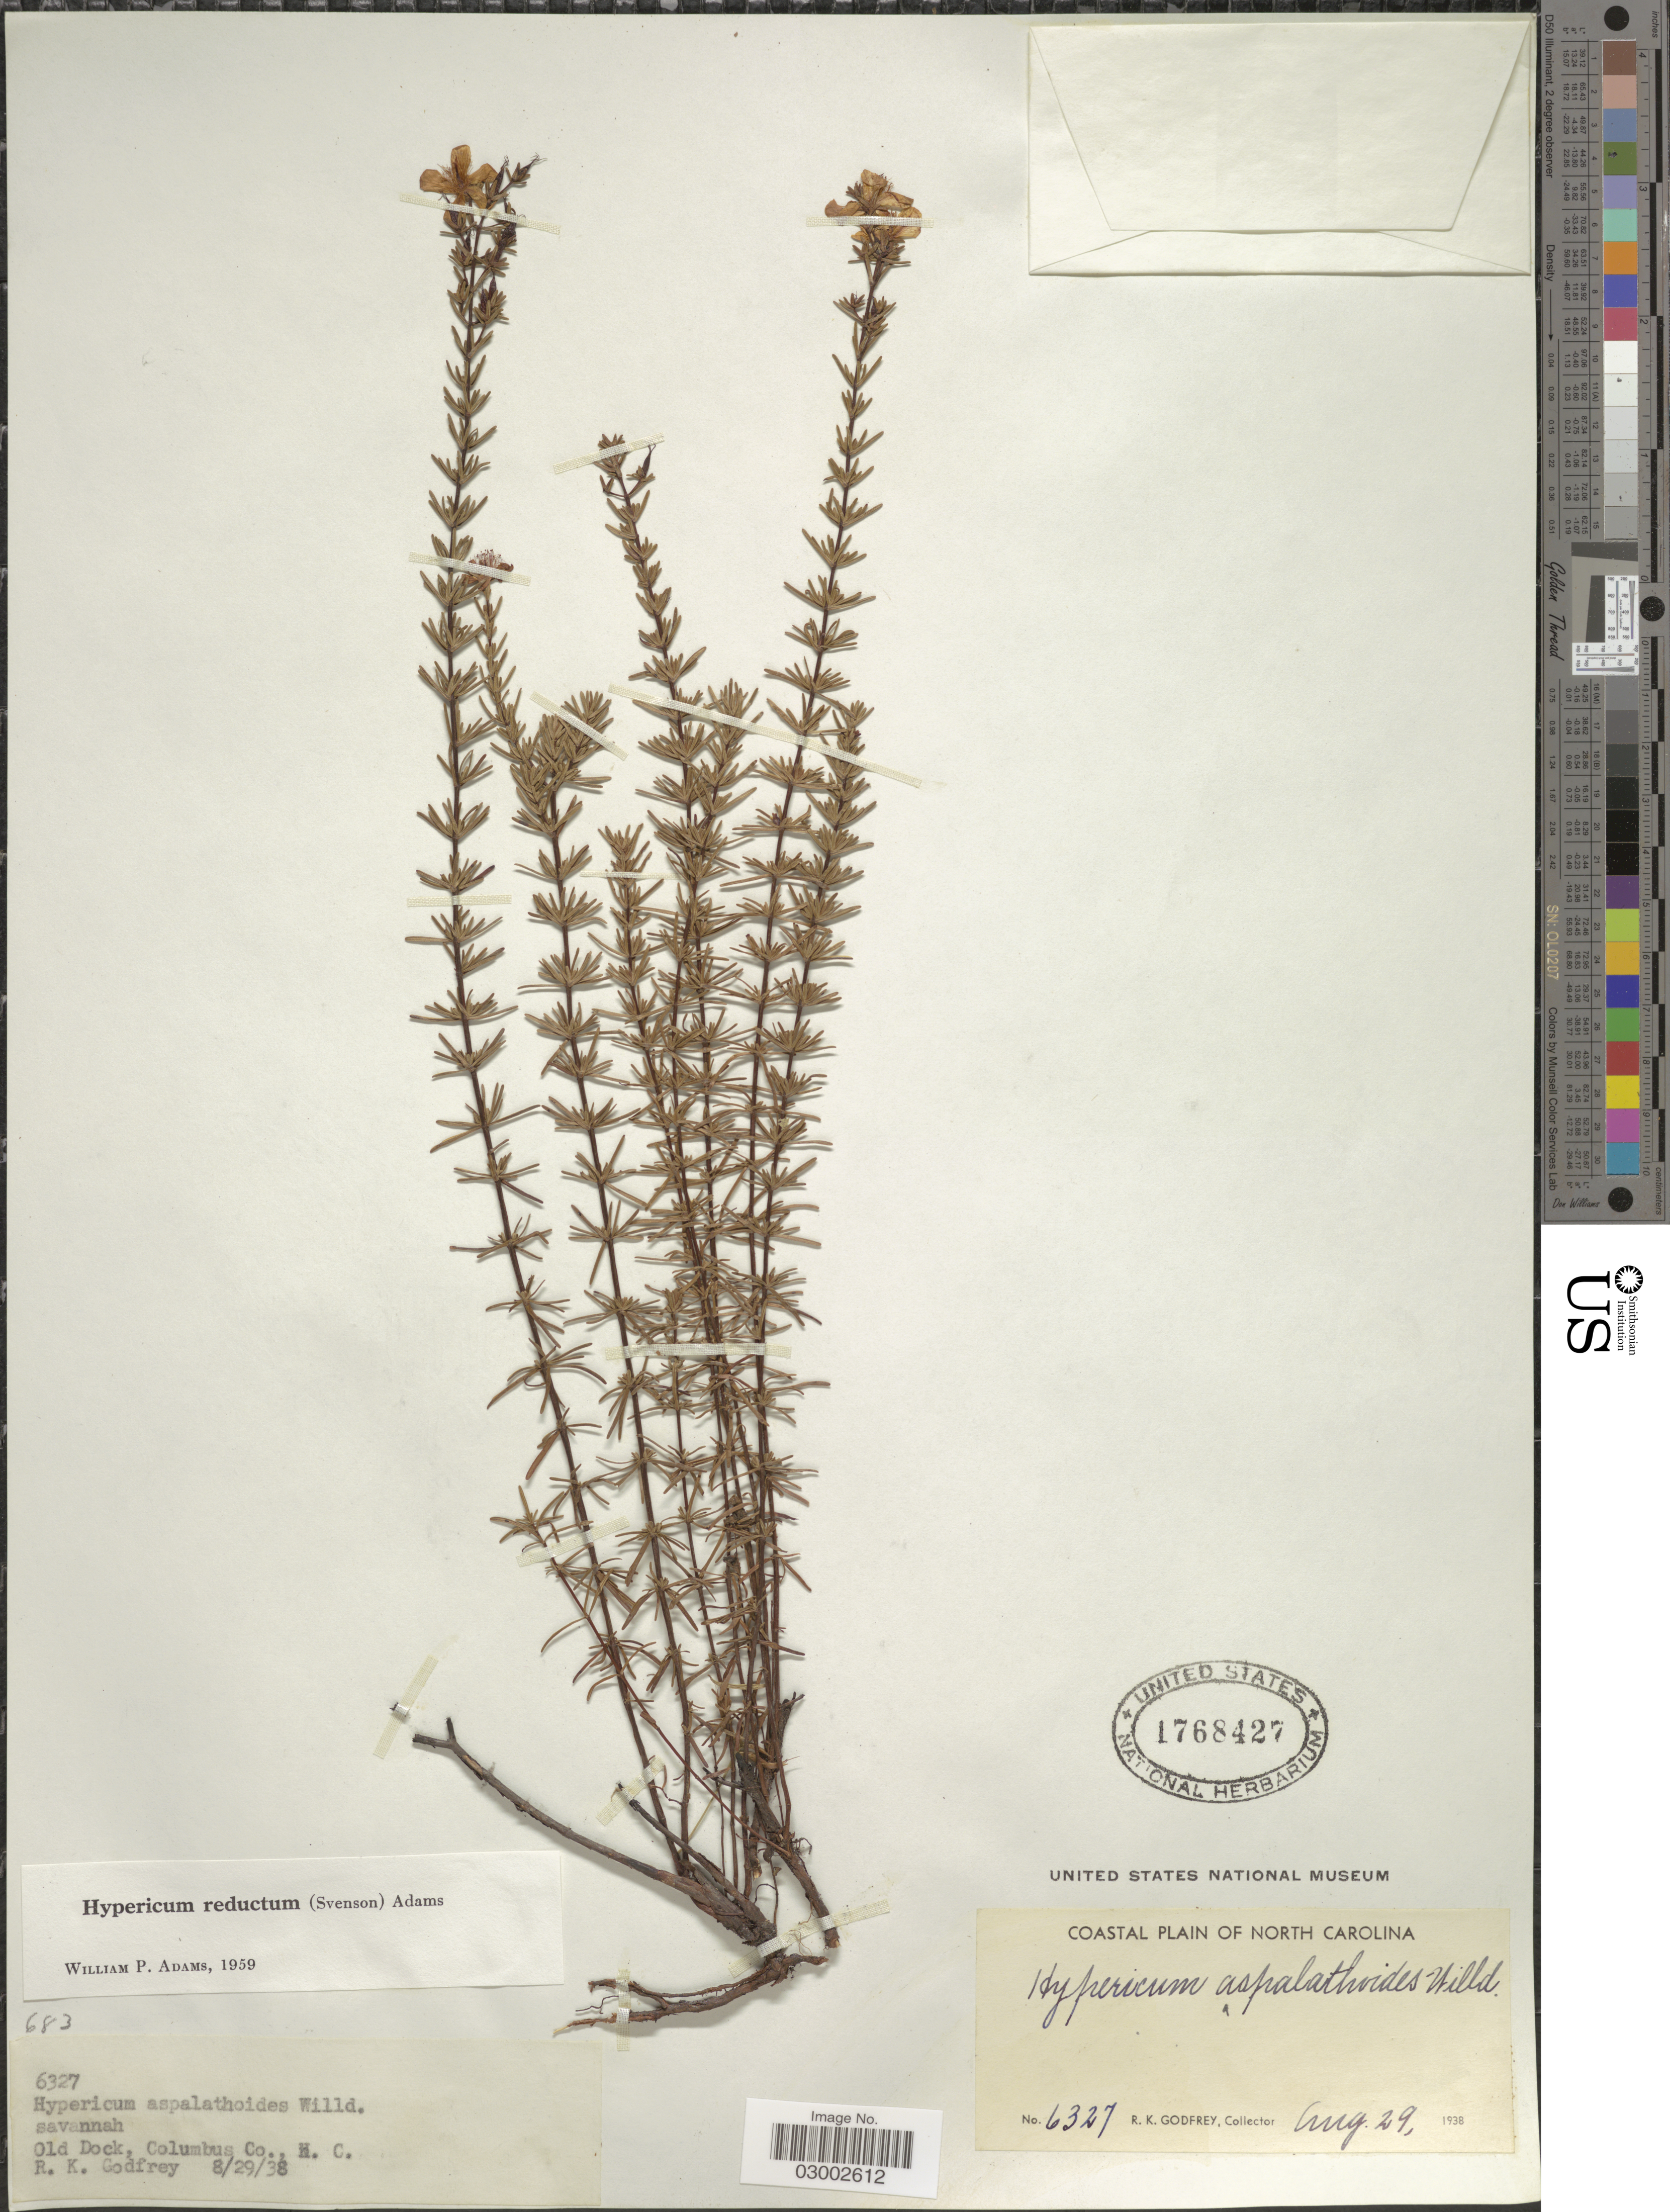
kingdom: Plantae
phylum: Tracheophyta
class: Magnoliopsida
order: Malpighiales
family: Hypericaceae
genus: Hypericum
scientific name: Hypericum tenuifolium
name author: Pursh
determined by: Strong, Mark T., (BOT), Smithsonian Institution - National Museum of Natural History (UNITED STATES)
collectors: R. K. Godfrey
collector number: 6327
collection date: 1938-08-29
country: United States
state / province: North Carolina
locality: Coastal plain of North Carolina. Old Dock, Columbus Co.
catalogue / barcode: US 1768427